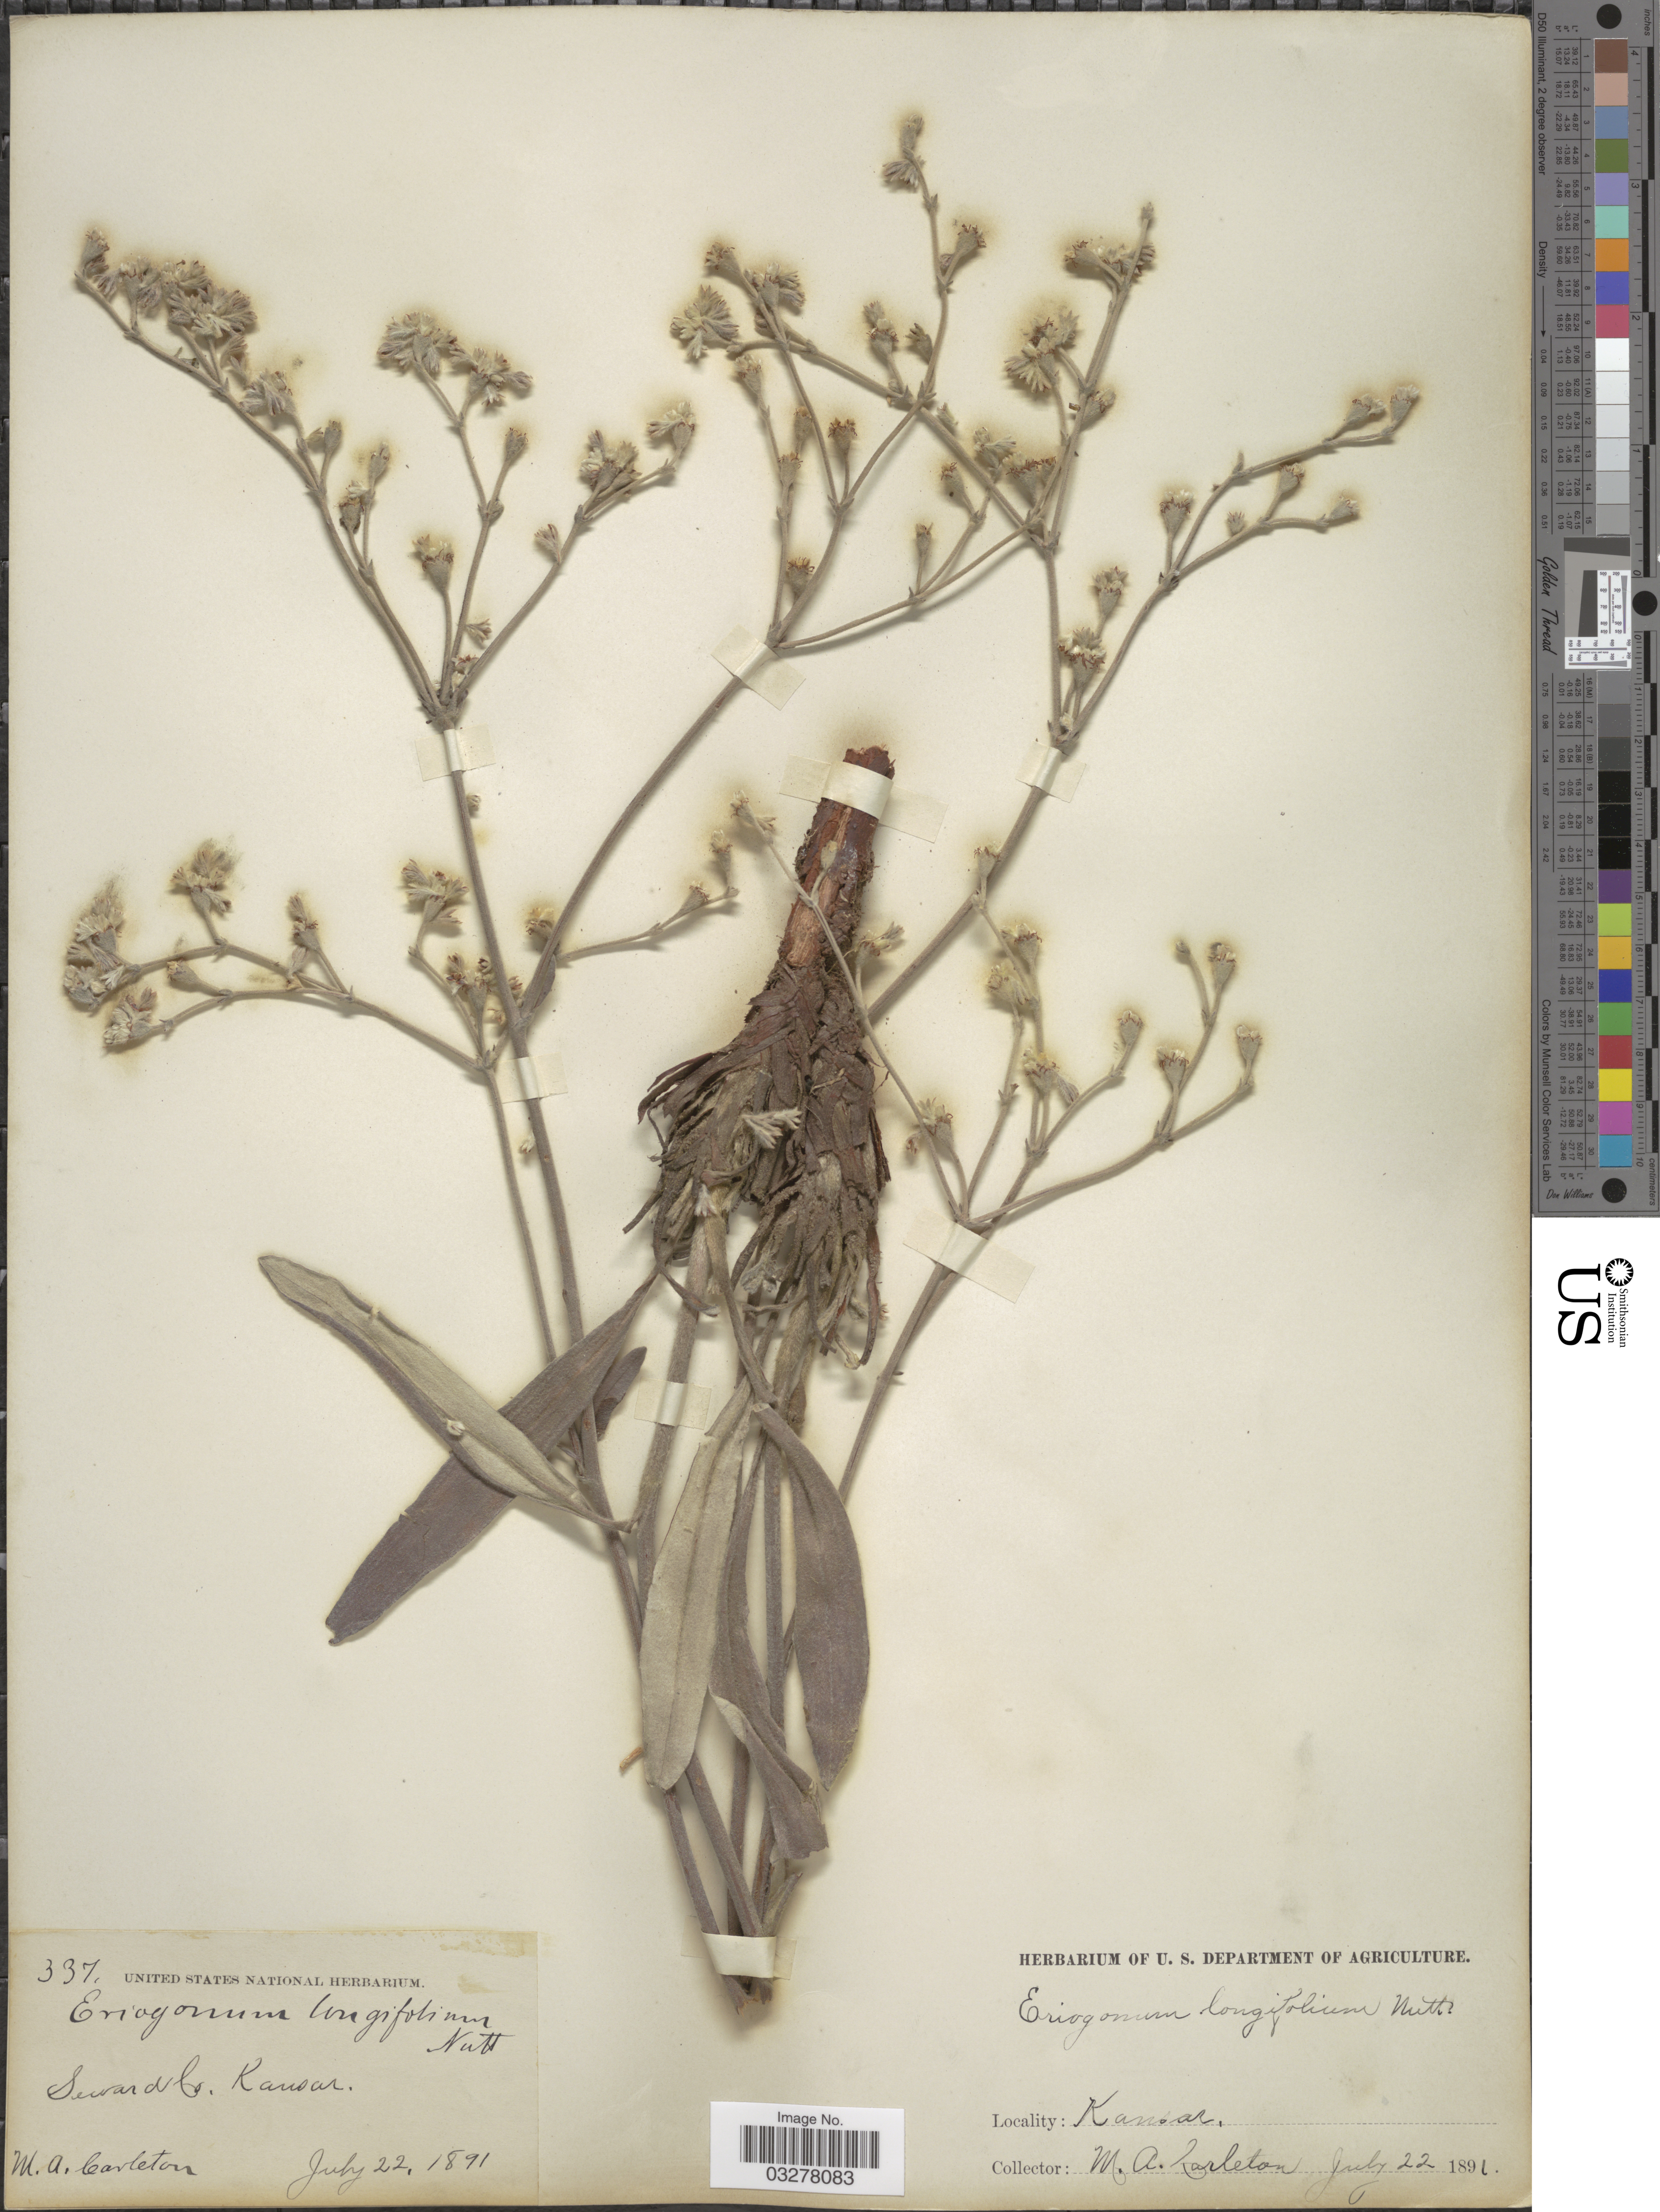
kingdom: Plantae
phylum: Tracheophyta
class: Magnoliopsida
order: Caryophyllales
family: Polygonaceae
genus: Eriogonum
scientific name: Eriogonum longifolium var. lindheimeri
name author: Gand.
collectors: M. A. Carleton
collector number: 337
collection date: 1891-07-22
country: United States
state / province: Kansas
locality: Seward Co.